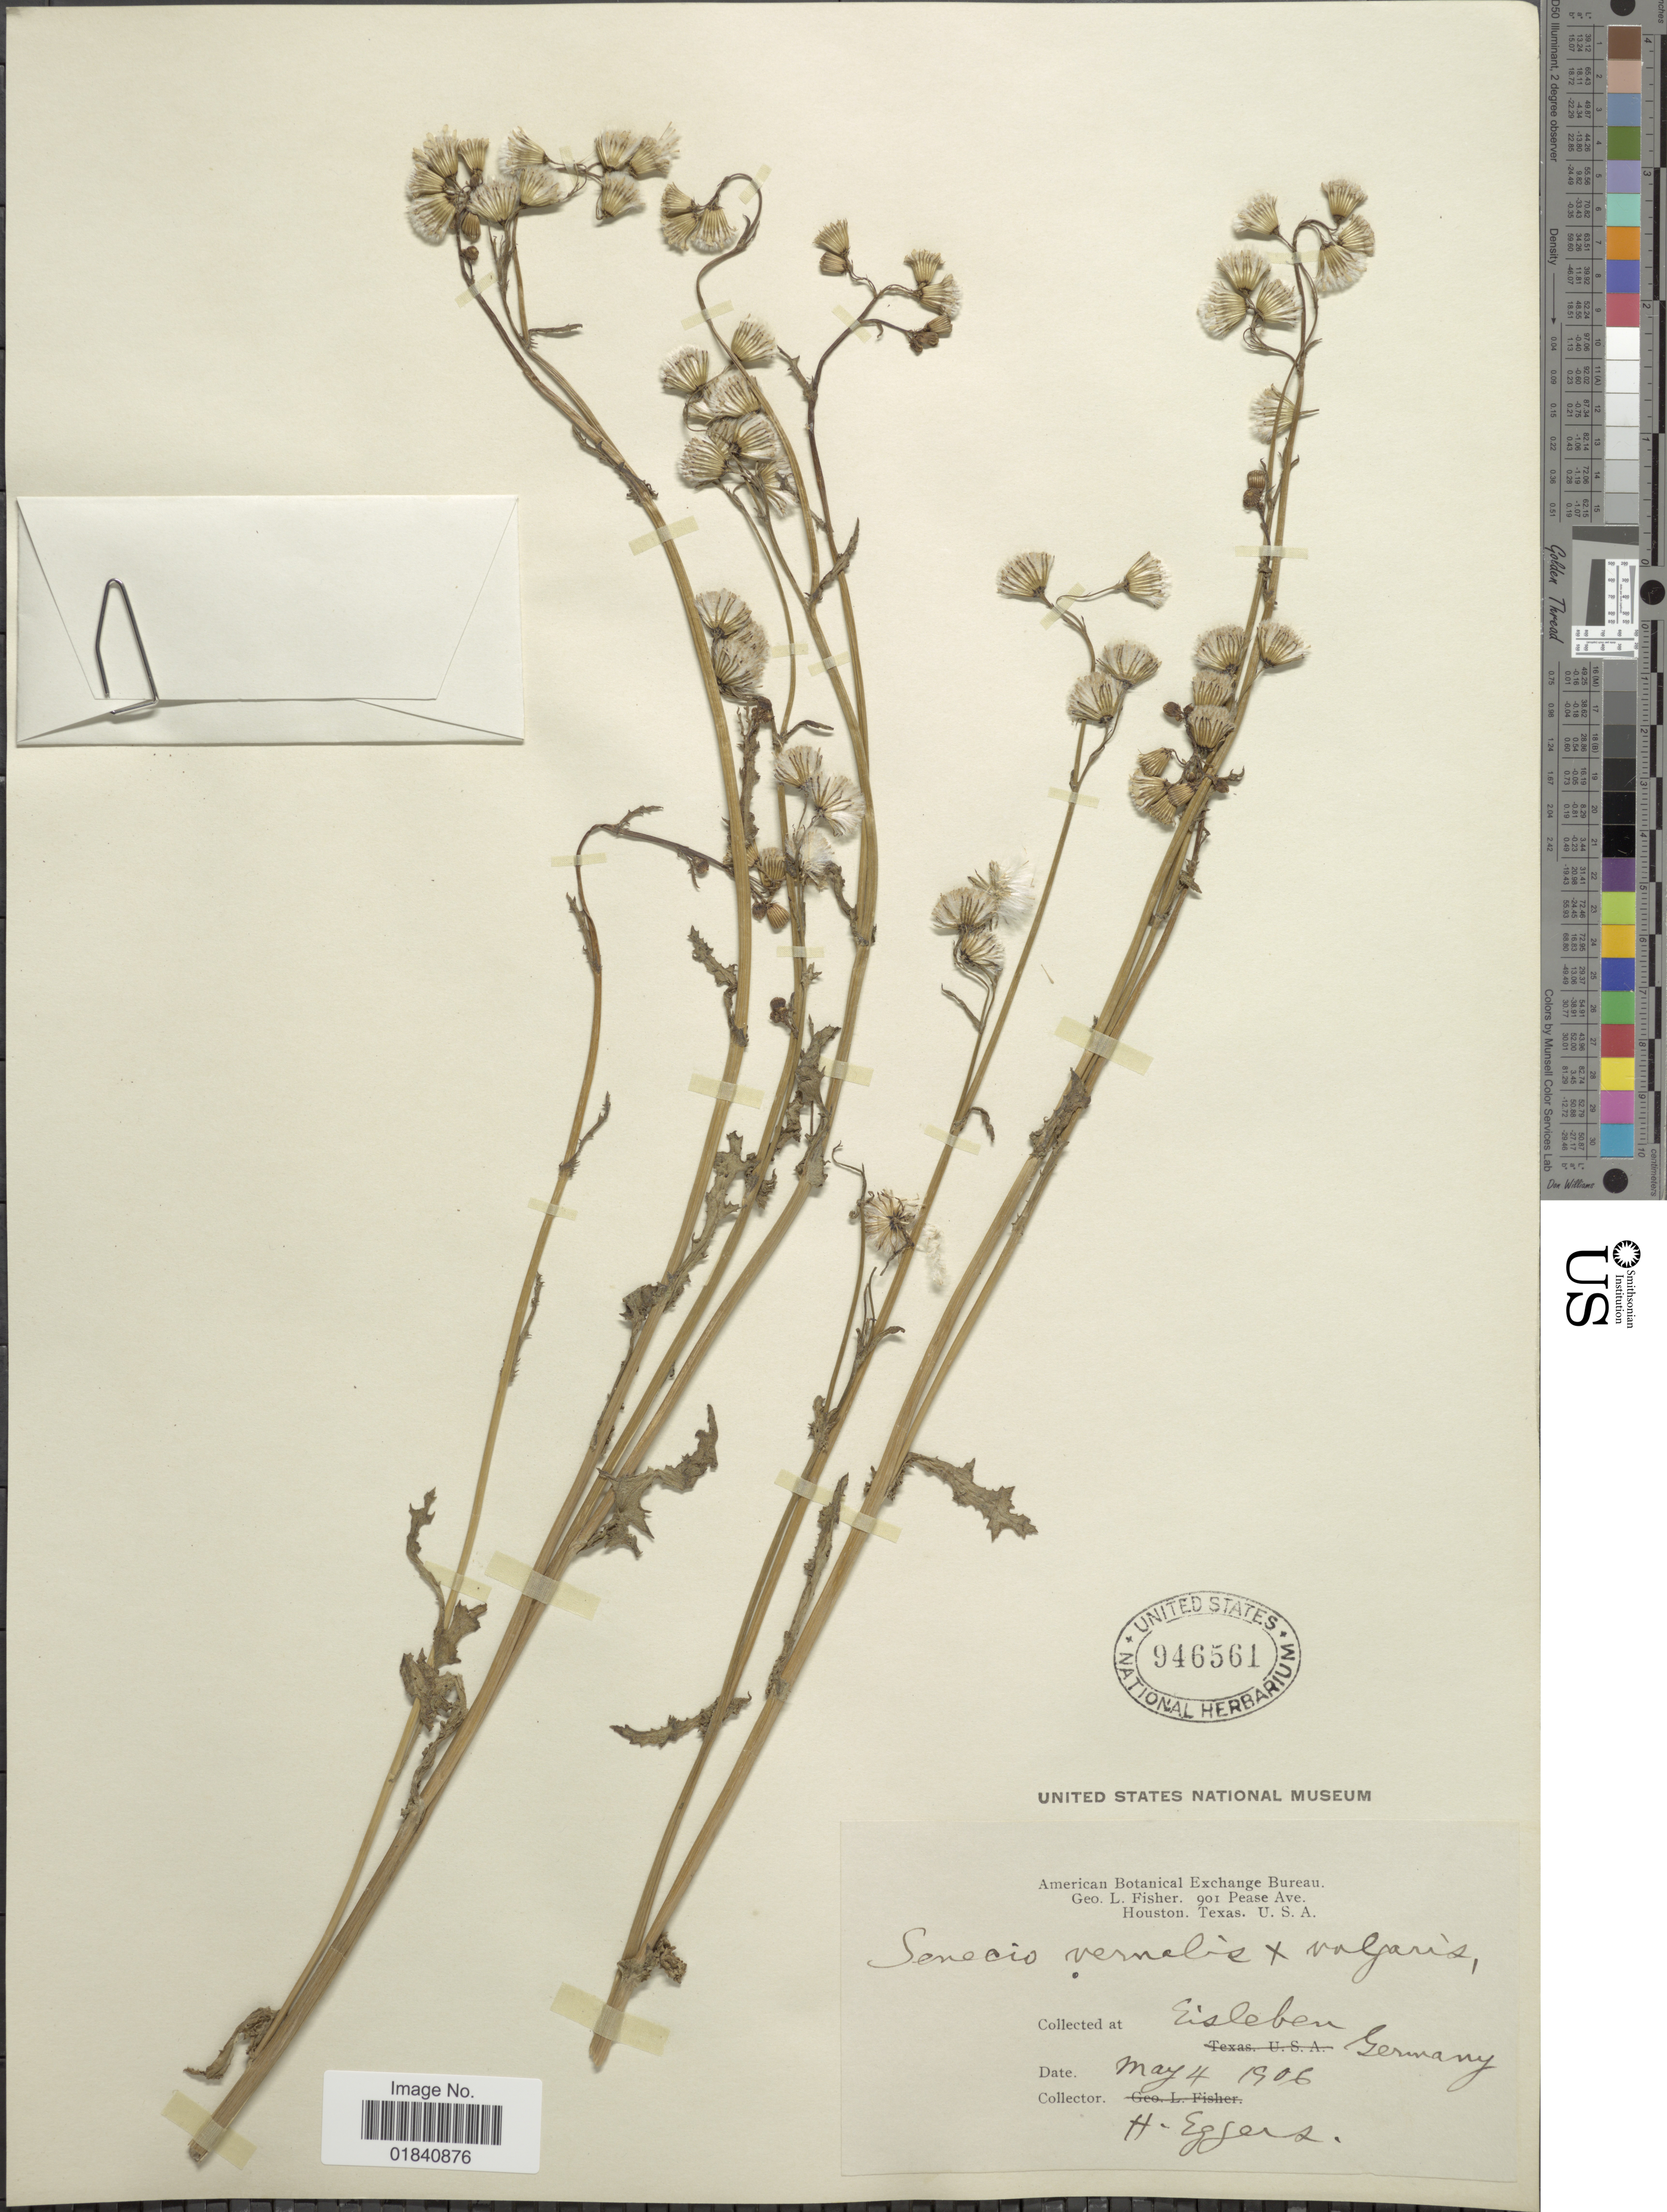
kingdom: Plantae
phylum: Tracheophyta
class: Magnoliopsida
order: Asterales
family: Asteraceae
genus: Senecio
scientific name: Senecio leucanthemifolius subsp. vernalis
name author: (Waldst. & Kit.) Greuter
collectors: H. F. A. von Eggers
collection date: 1906-05-04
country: Germany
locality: Eisleben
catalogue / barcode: US 946561